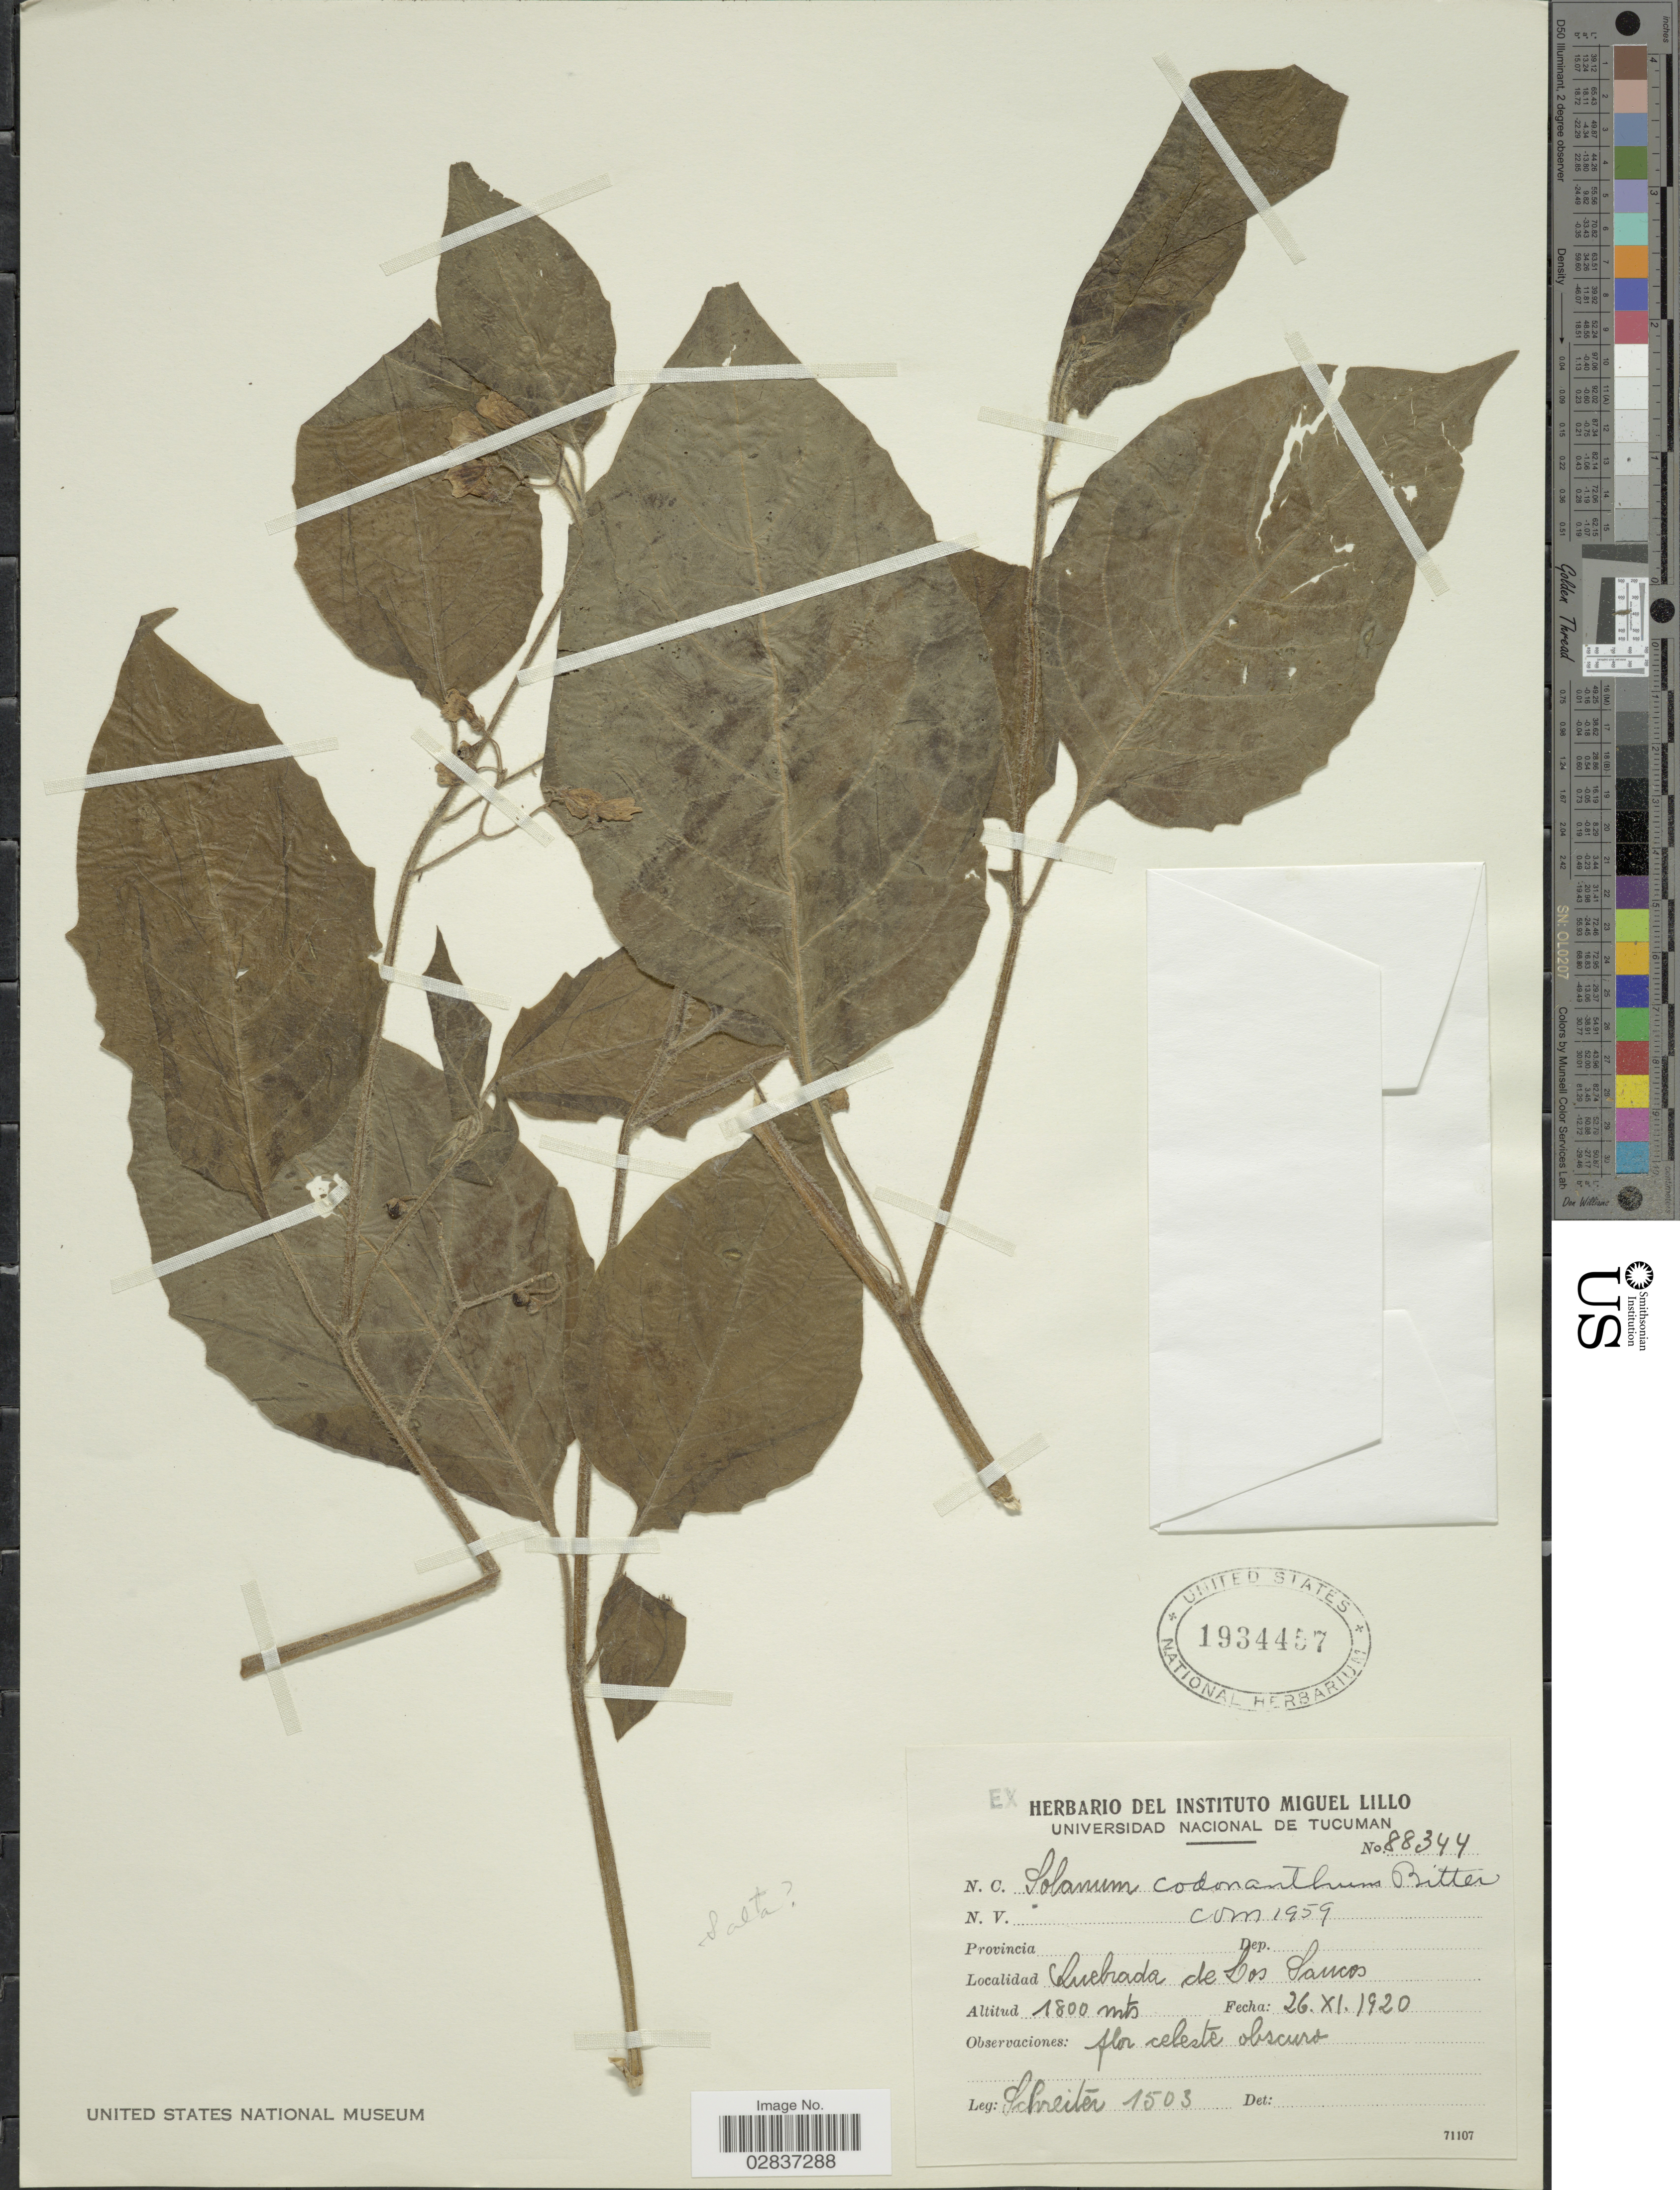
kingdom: Plantae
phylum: Tracheophyta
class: Magnoliopsida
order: Solanales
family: Solanaceae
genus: Solanum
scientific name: Solanum codonanthum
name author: Bitter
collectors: -. Schreiter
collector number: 1503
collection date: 1920-11-26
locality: Quebrada de Los Saucos.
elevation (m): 1800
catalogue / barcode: US 1934457